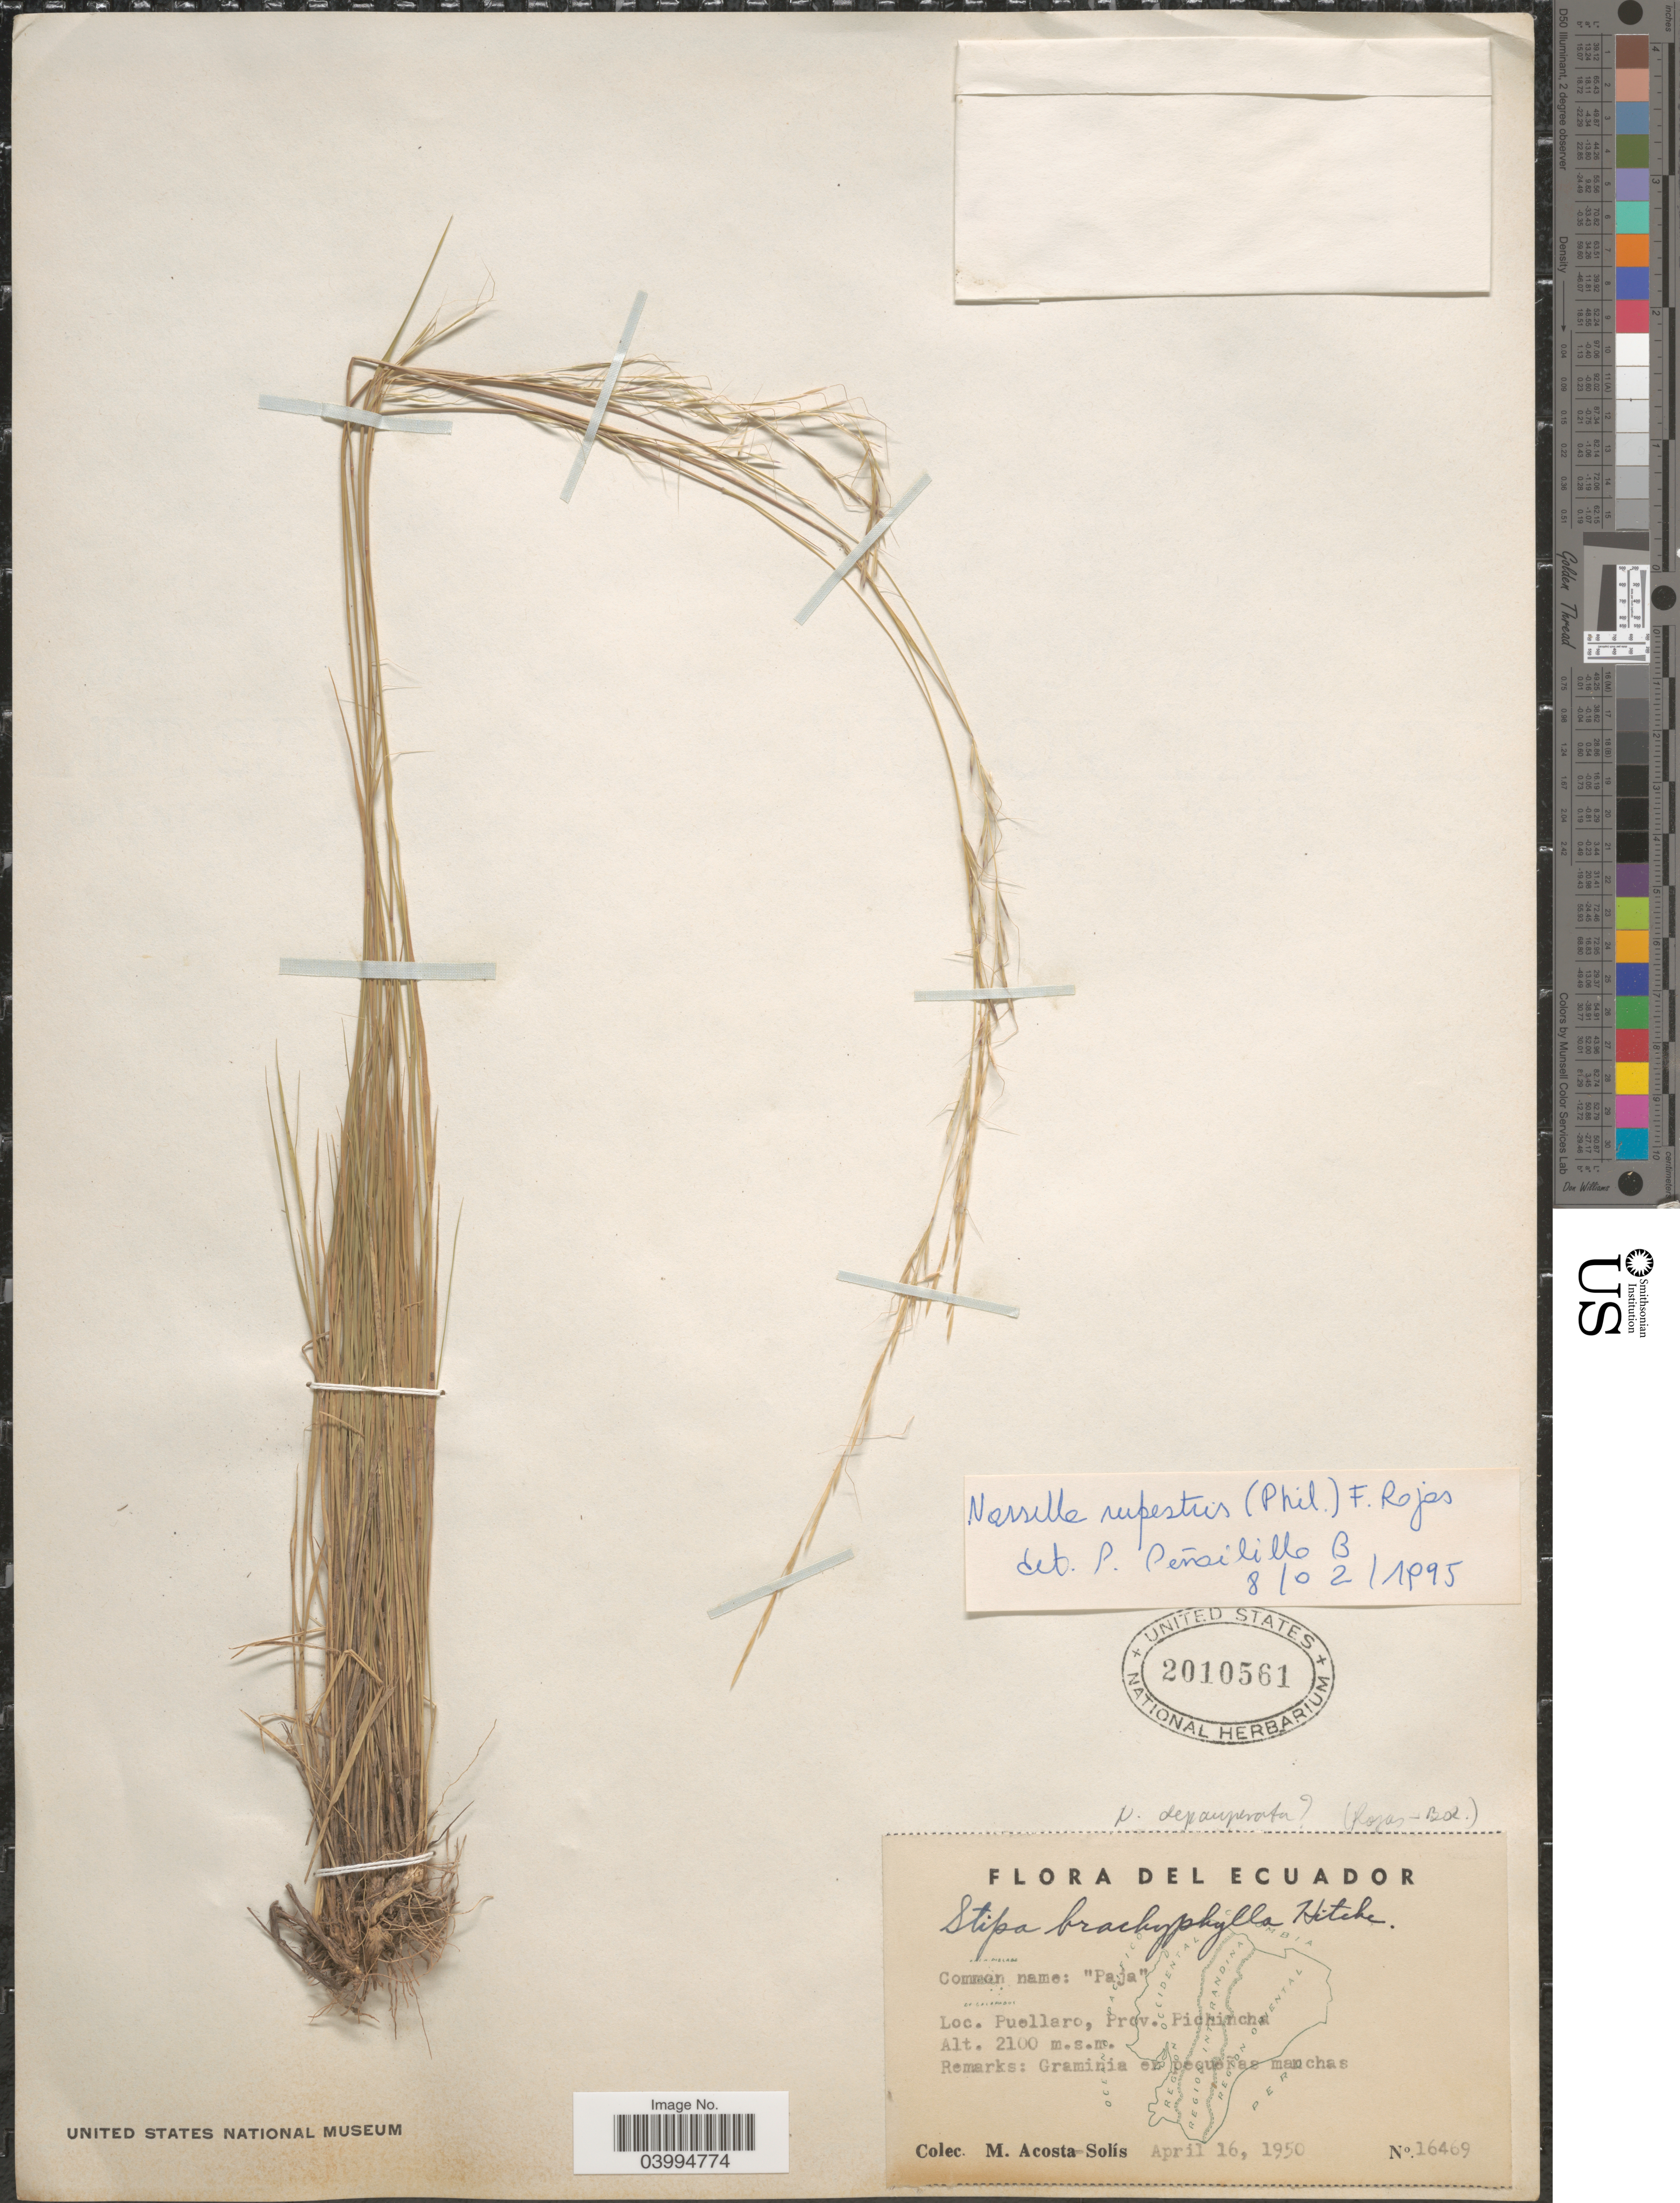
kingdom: Plantae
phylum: Tracheophyta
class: Liliopsida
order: Poales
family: Poaceae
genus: Nassella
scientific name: Nassella rupestris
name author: (Phil.) A.M. Torres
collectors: M. Acosta Solis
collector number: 16469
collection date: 1950-04-16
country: Ecuador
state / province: Pichincha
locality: Puellaro.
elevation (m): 2100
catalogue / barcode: US 2010561